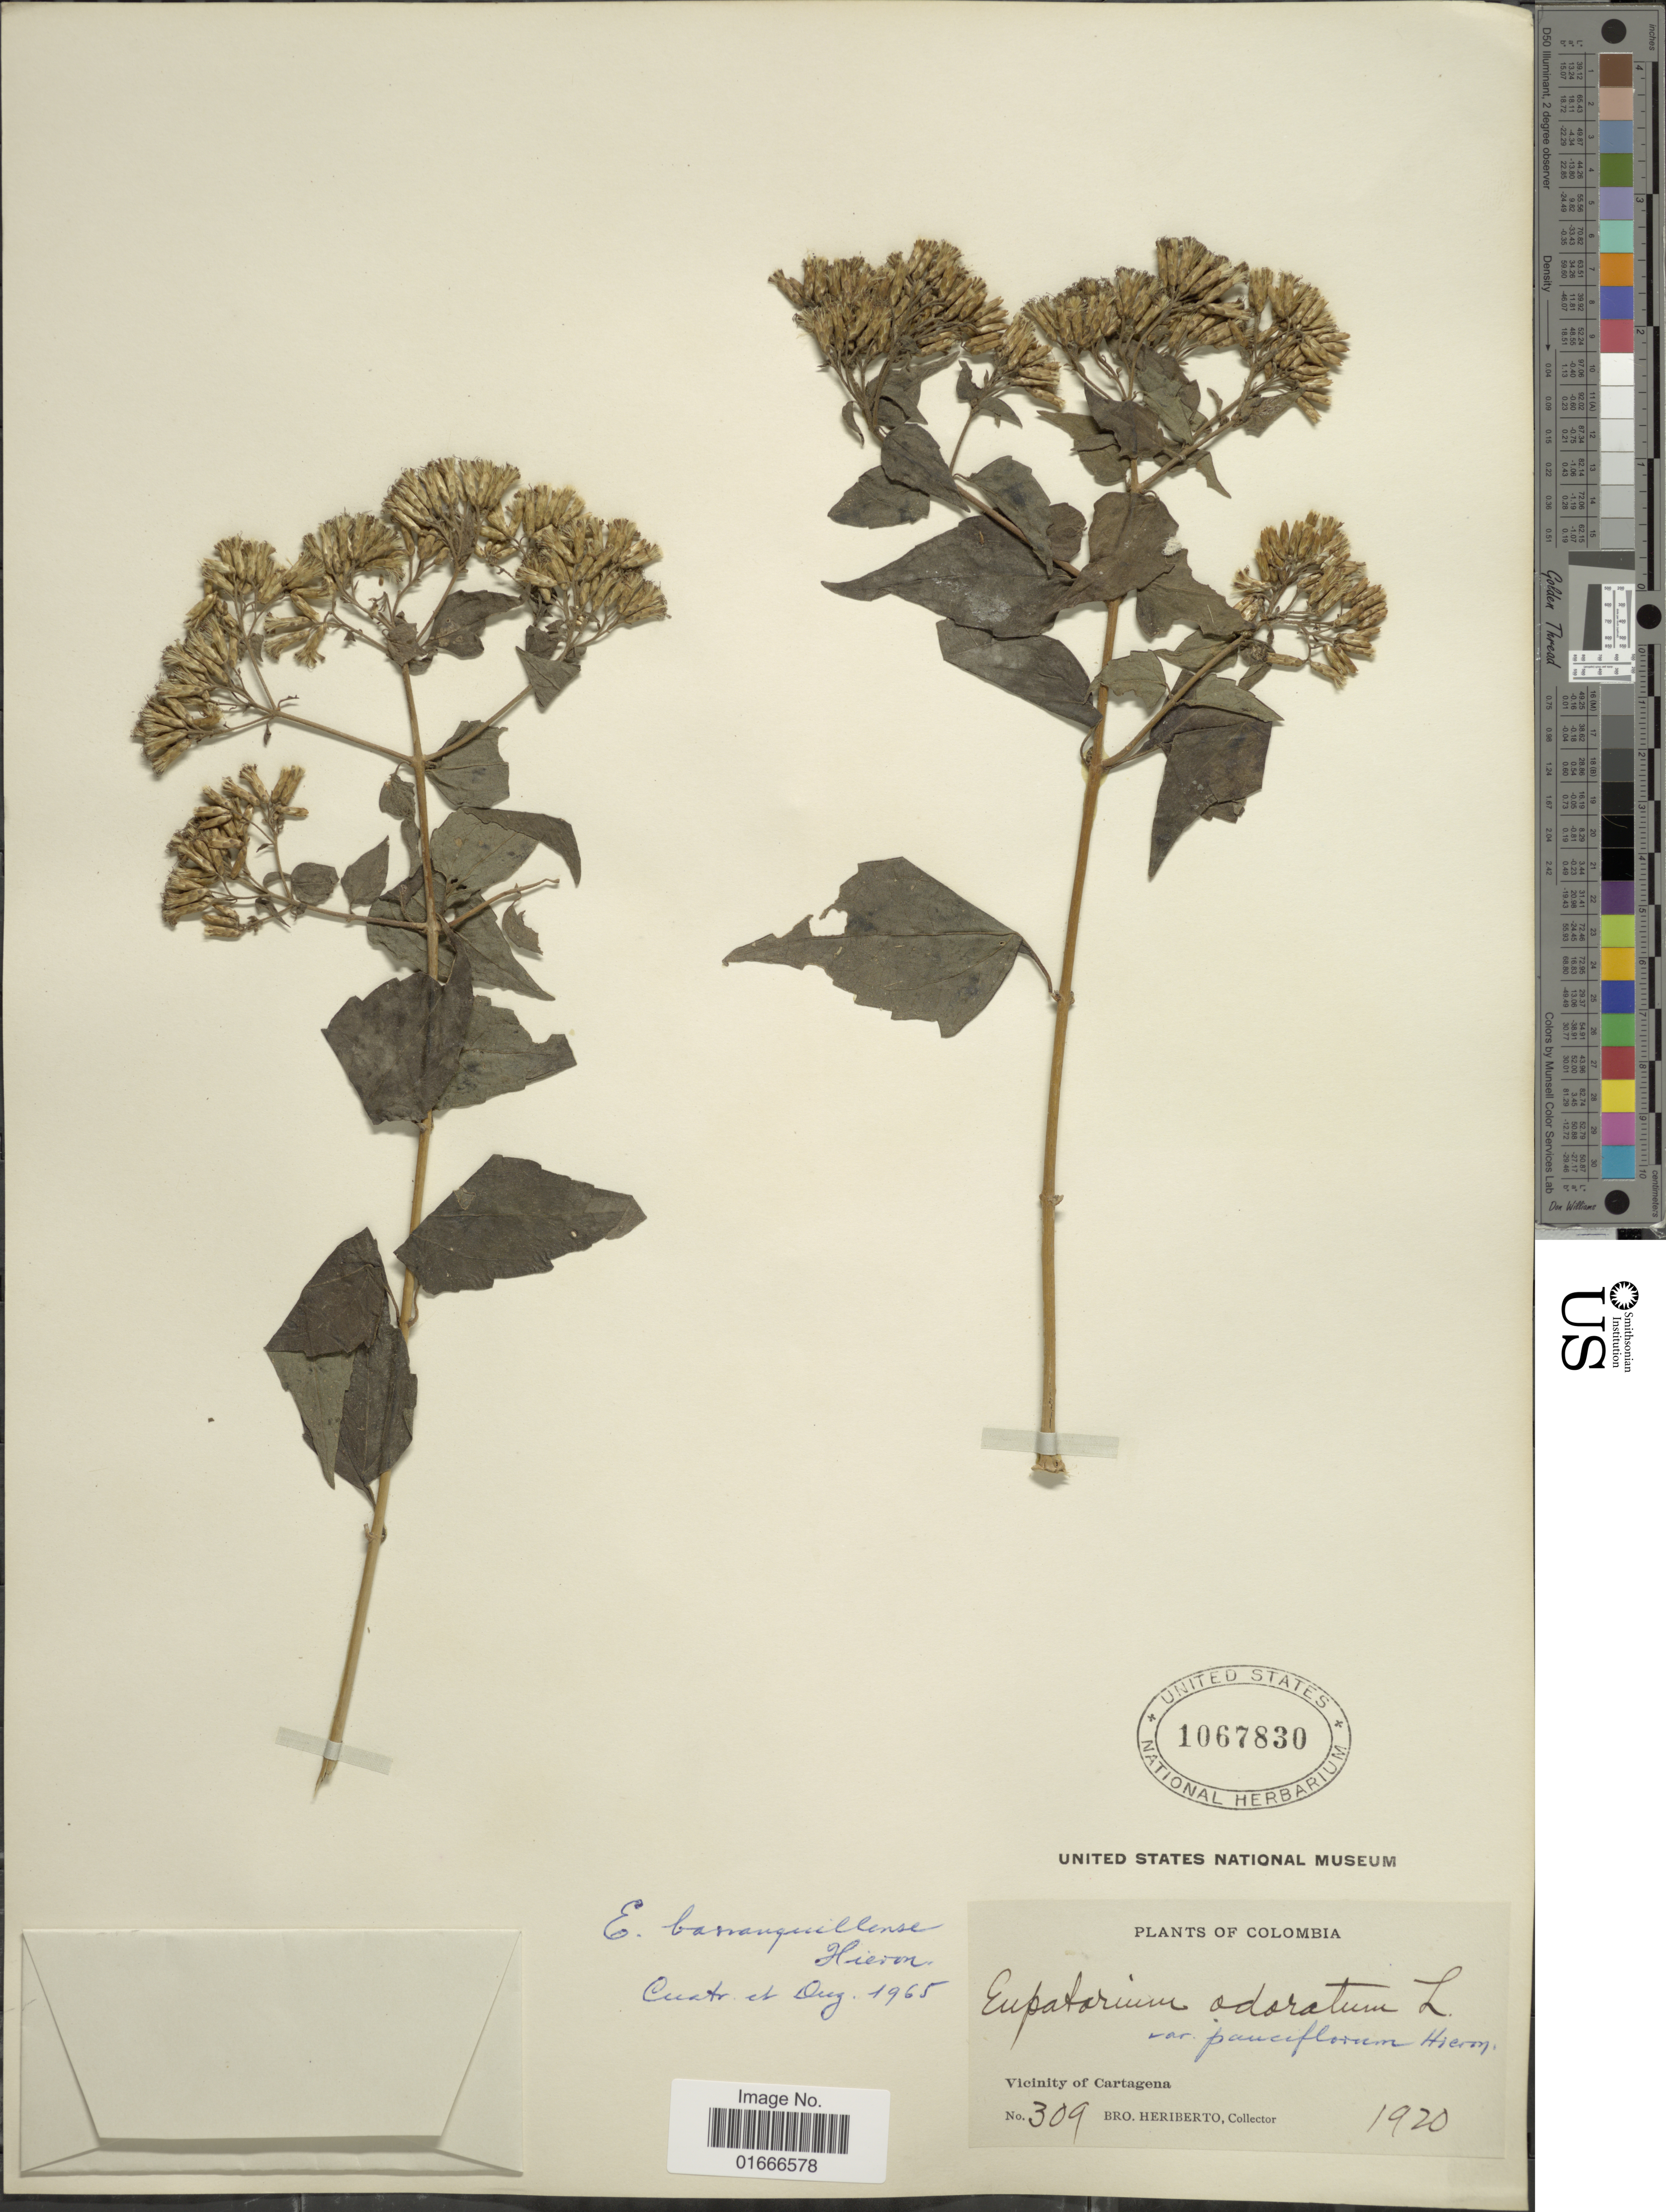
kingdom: Plantae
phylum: Tracheophyta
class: Magnoliopsida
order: Asterales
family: Asteraceae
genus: Chromolaena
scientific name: Chromolaena barranquillensis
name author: (Hieron.) R.M. King & H. Rob.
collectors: B. Heriberto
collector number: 309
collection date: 1920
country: Colombia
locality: Vicinity of Cartagena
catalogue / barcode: US 1067830